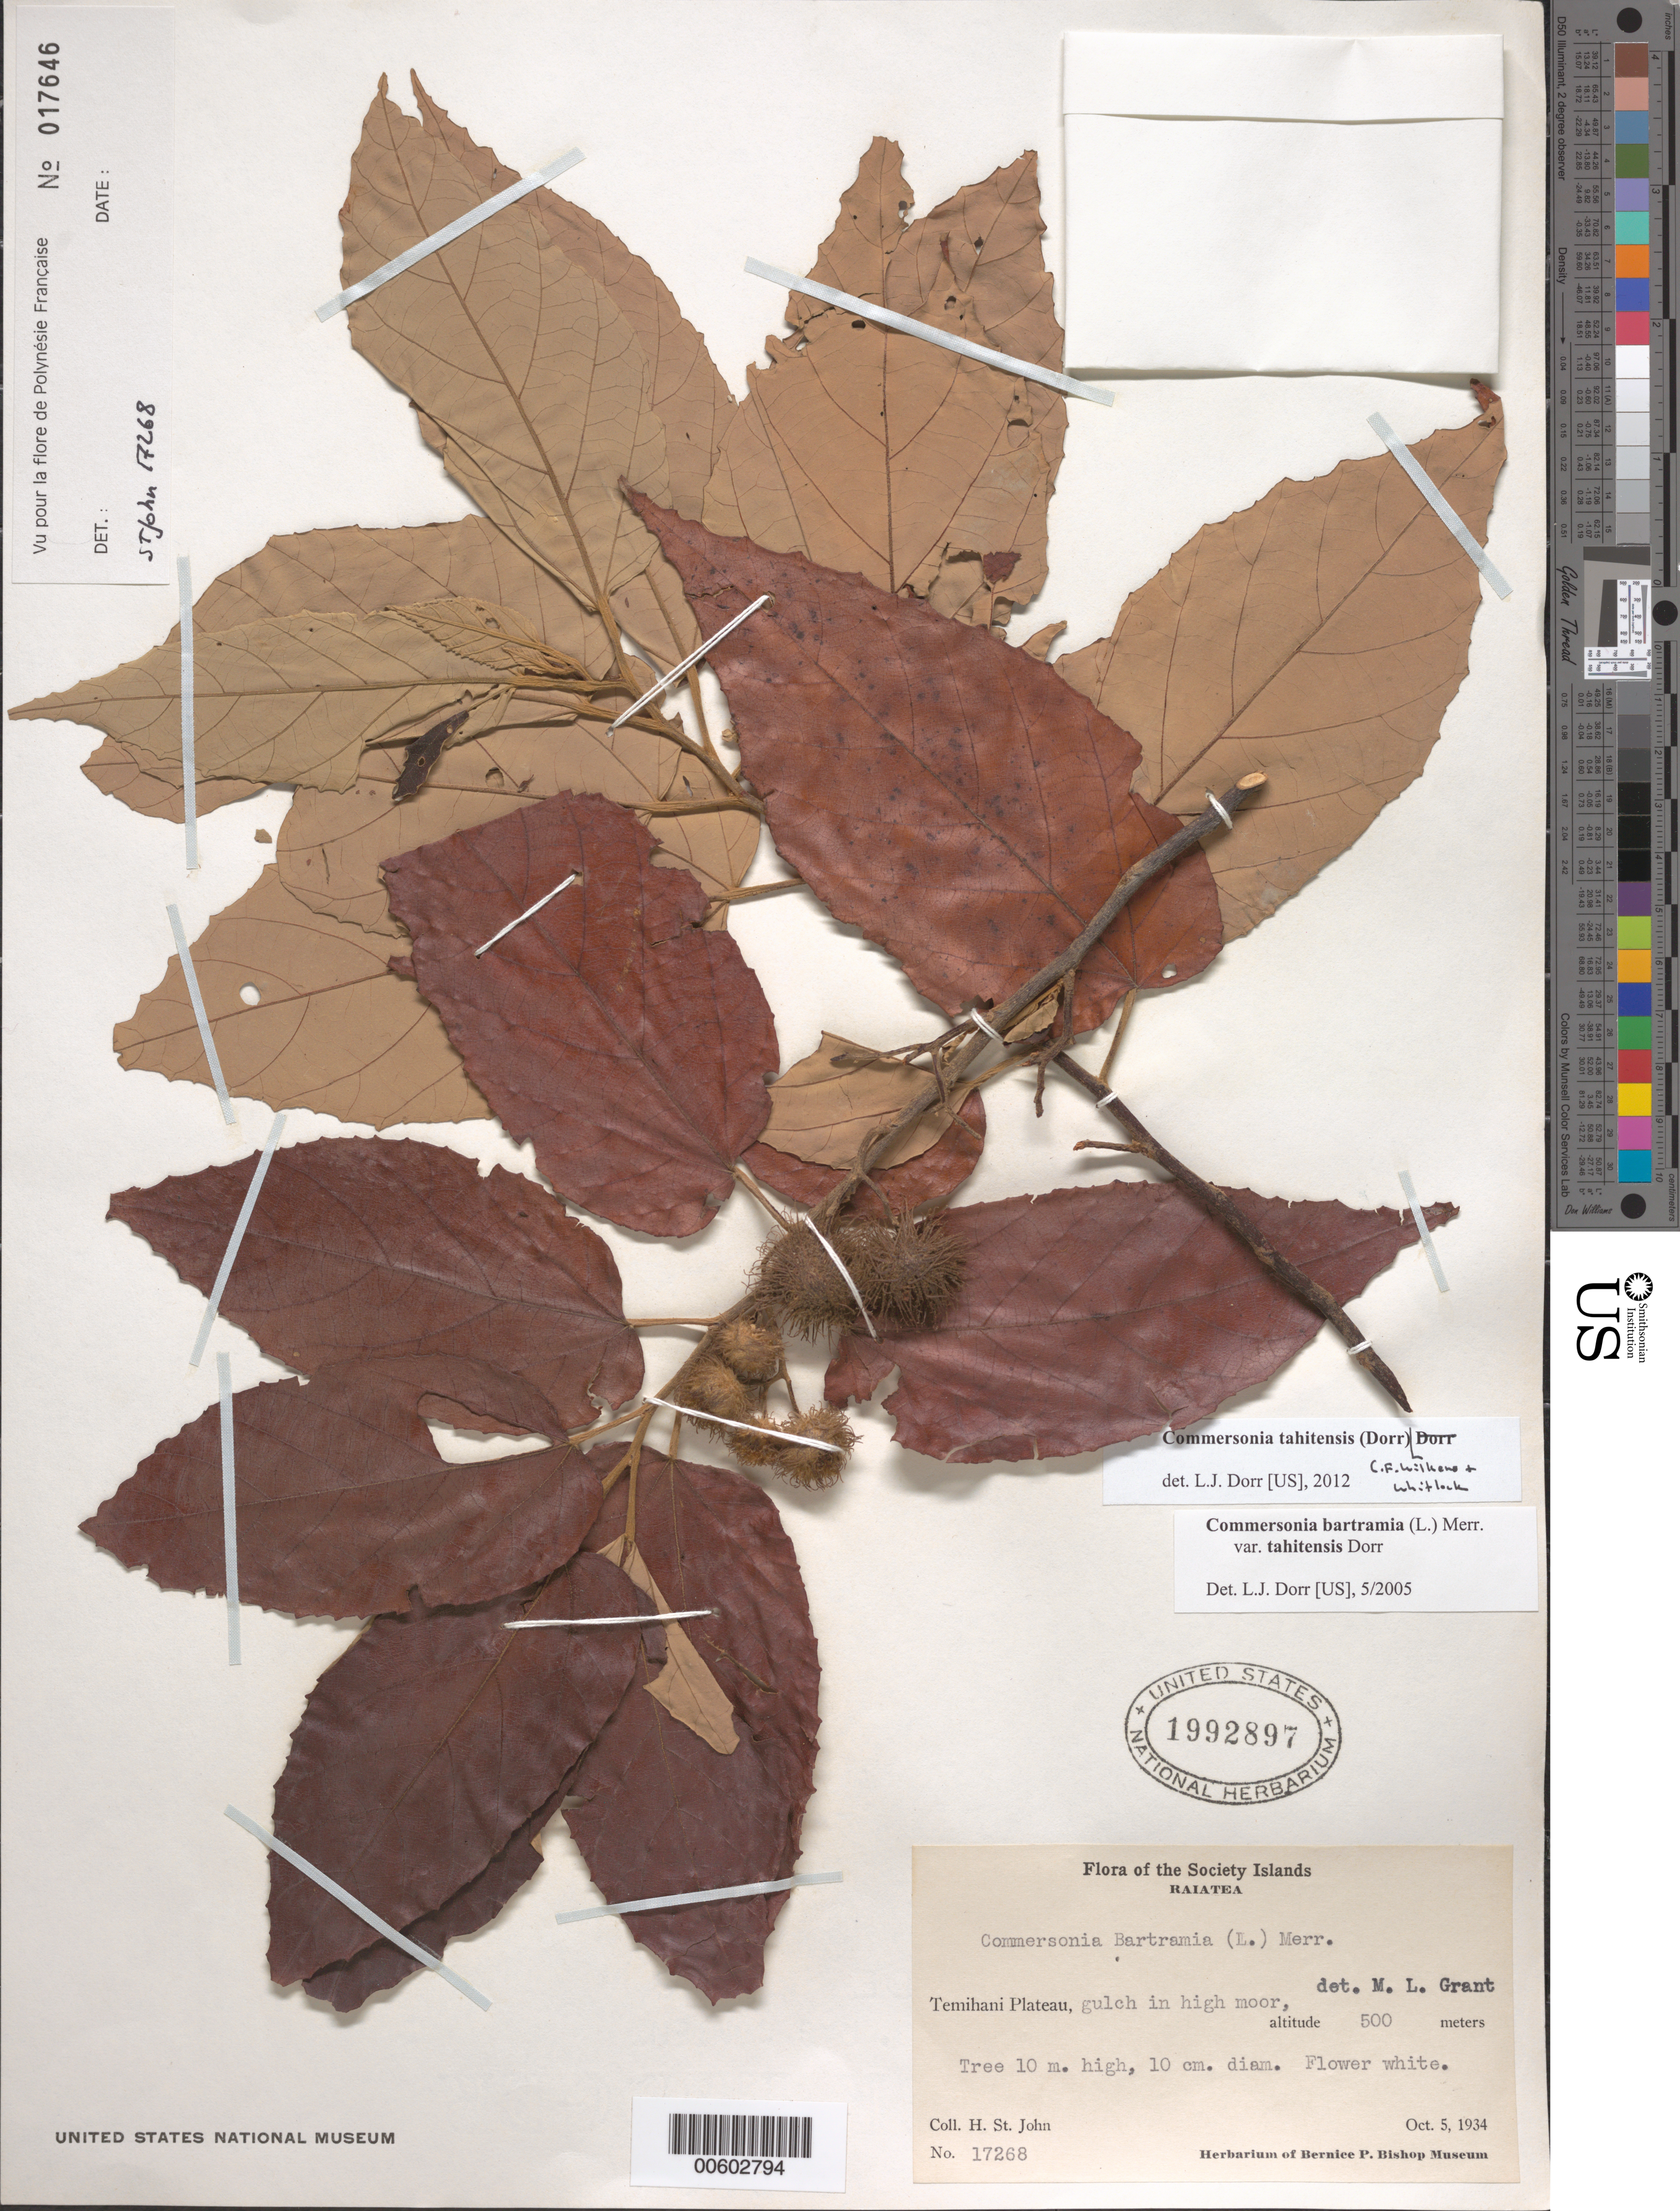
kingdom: Plantae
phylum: Tracheophyta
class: Magnoliopsida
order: Malvales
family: Malvaceae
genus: Commersonia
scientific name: Commersonia tahitensis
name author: (Dorr) C.F. Wilkins & Whitlock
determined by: Dorr, L. J., (BOT), Smithsonian Institution - National Museum of Natural History (UNITED STATES)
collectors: H. St. John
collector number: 17268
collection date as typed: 05 Oct 1934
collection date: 1934-10-05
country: French Polynesia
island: Raiatea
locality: Temihani Plateau [Society Is.]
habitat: Gulch in high moor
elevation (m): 500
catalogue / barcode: US 1992897